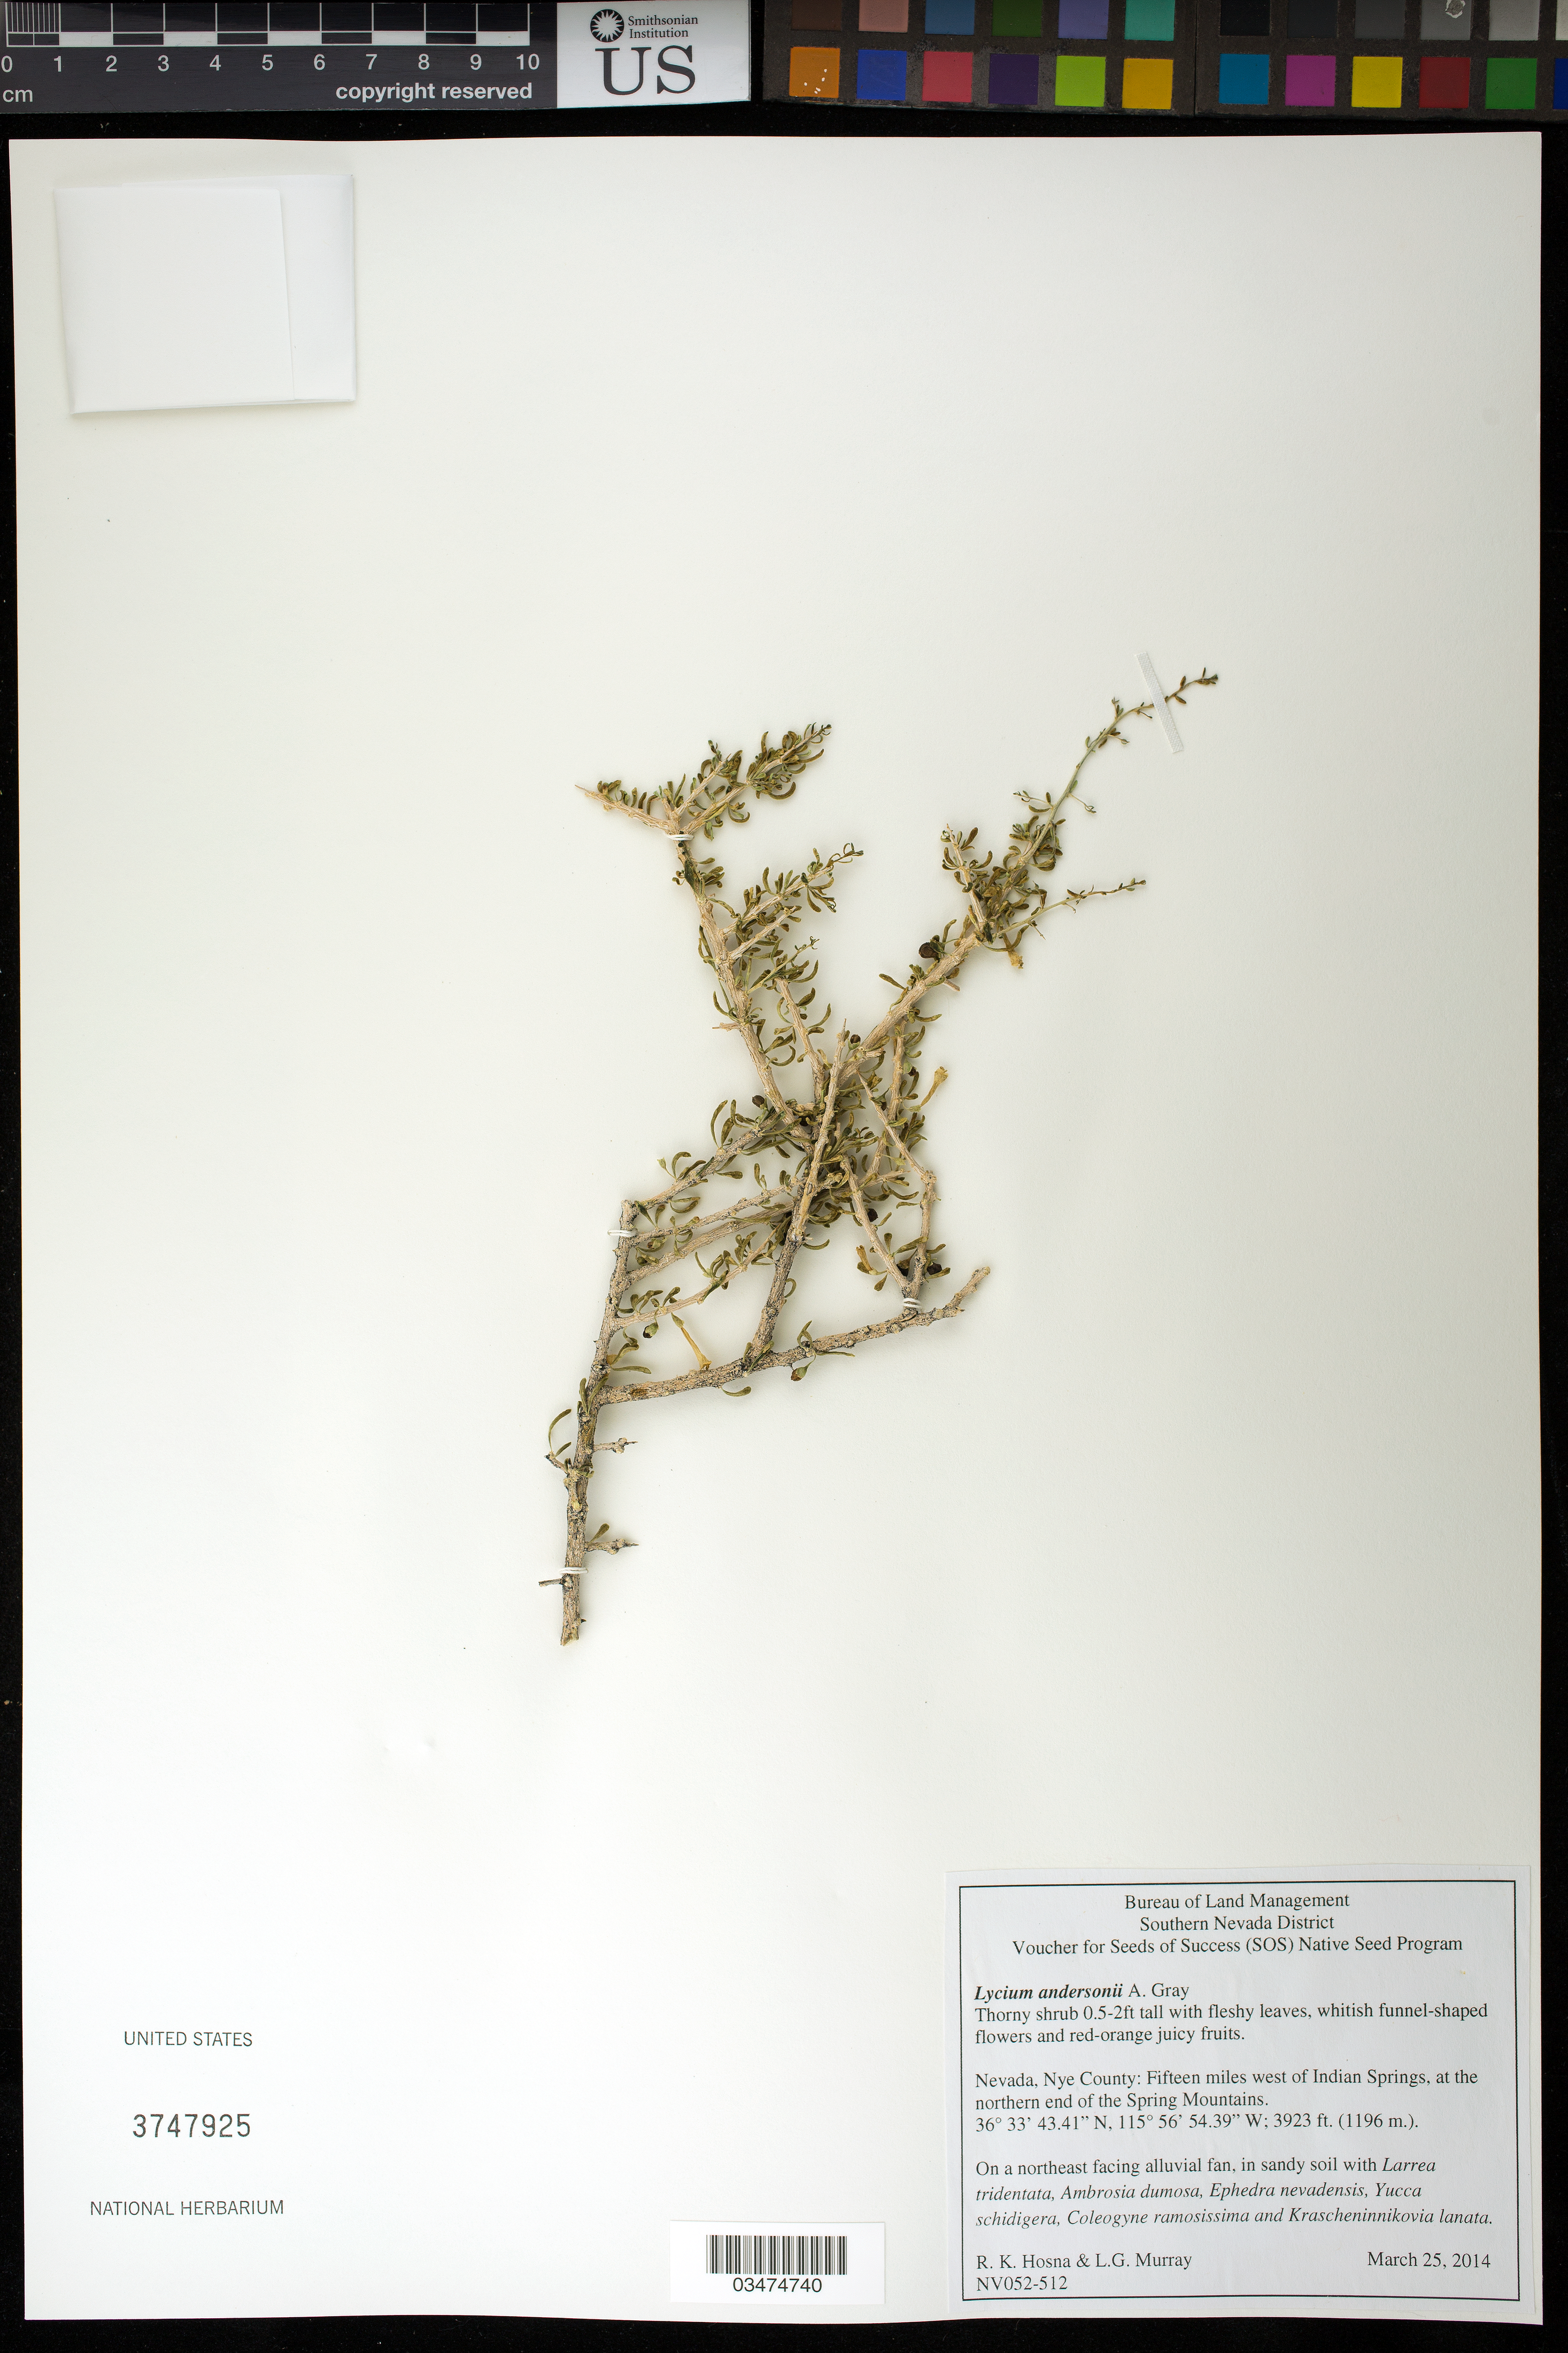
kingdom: Plantae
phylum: Tracheophyta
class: Magnoliopsida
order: Solanales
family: Solanaceae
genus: Lycium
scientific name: Lycium andersonii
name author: A. Gray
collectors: R. Hosna & L. Murray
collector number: NV052-512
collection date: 2014-03-25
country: United States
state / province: Nevada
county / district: Nye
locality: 15 mi. W of Indian Springs, N end of Spring Mt.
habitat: Alluvial fan, sandy soil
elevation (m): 1196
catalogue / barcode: US 3747925